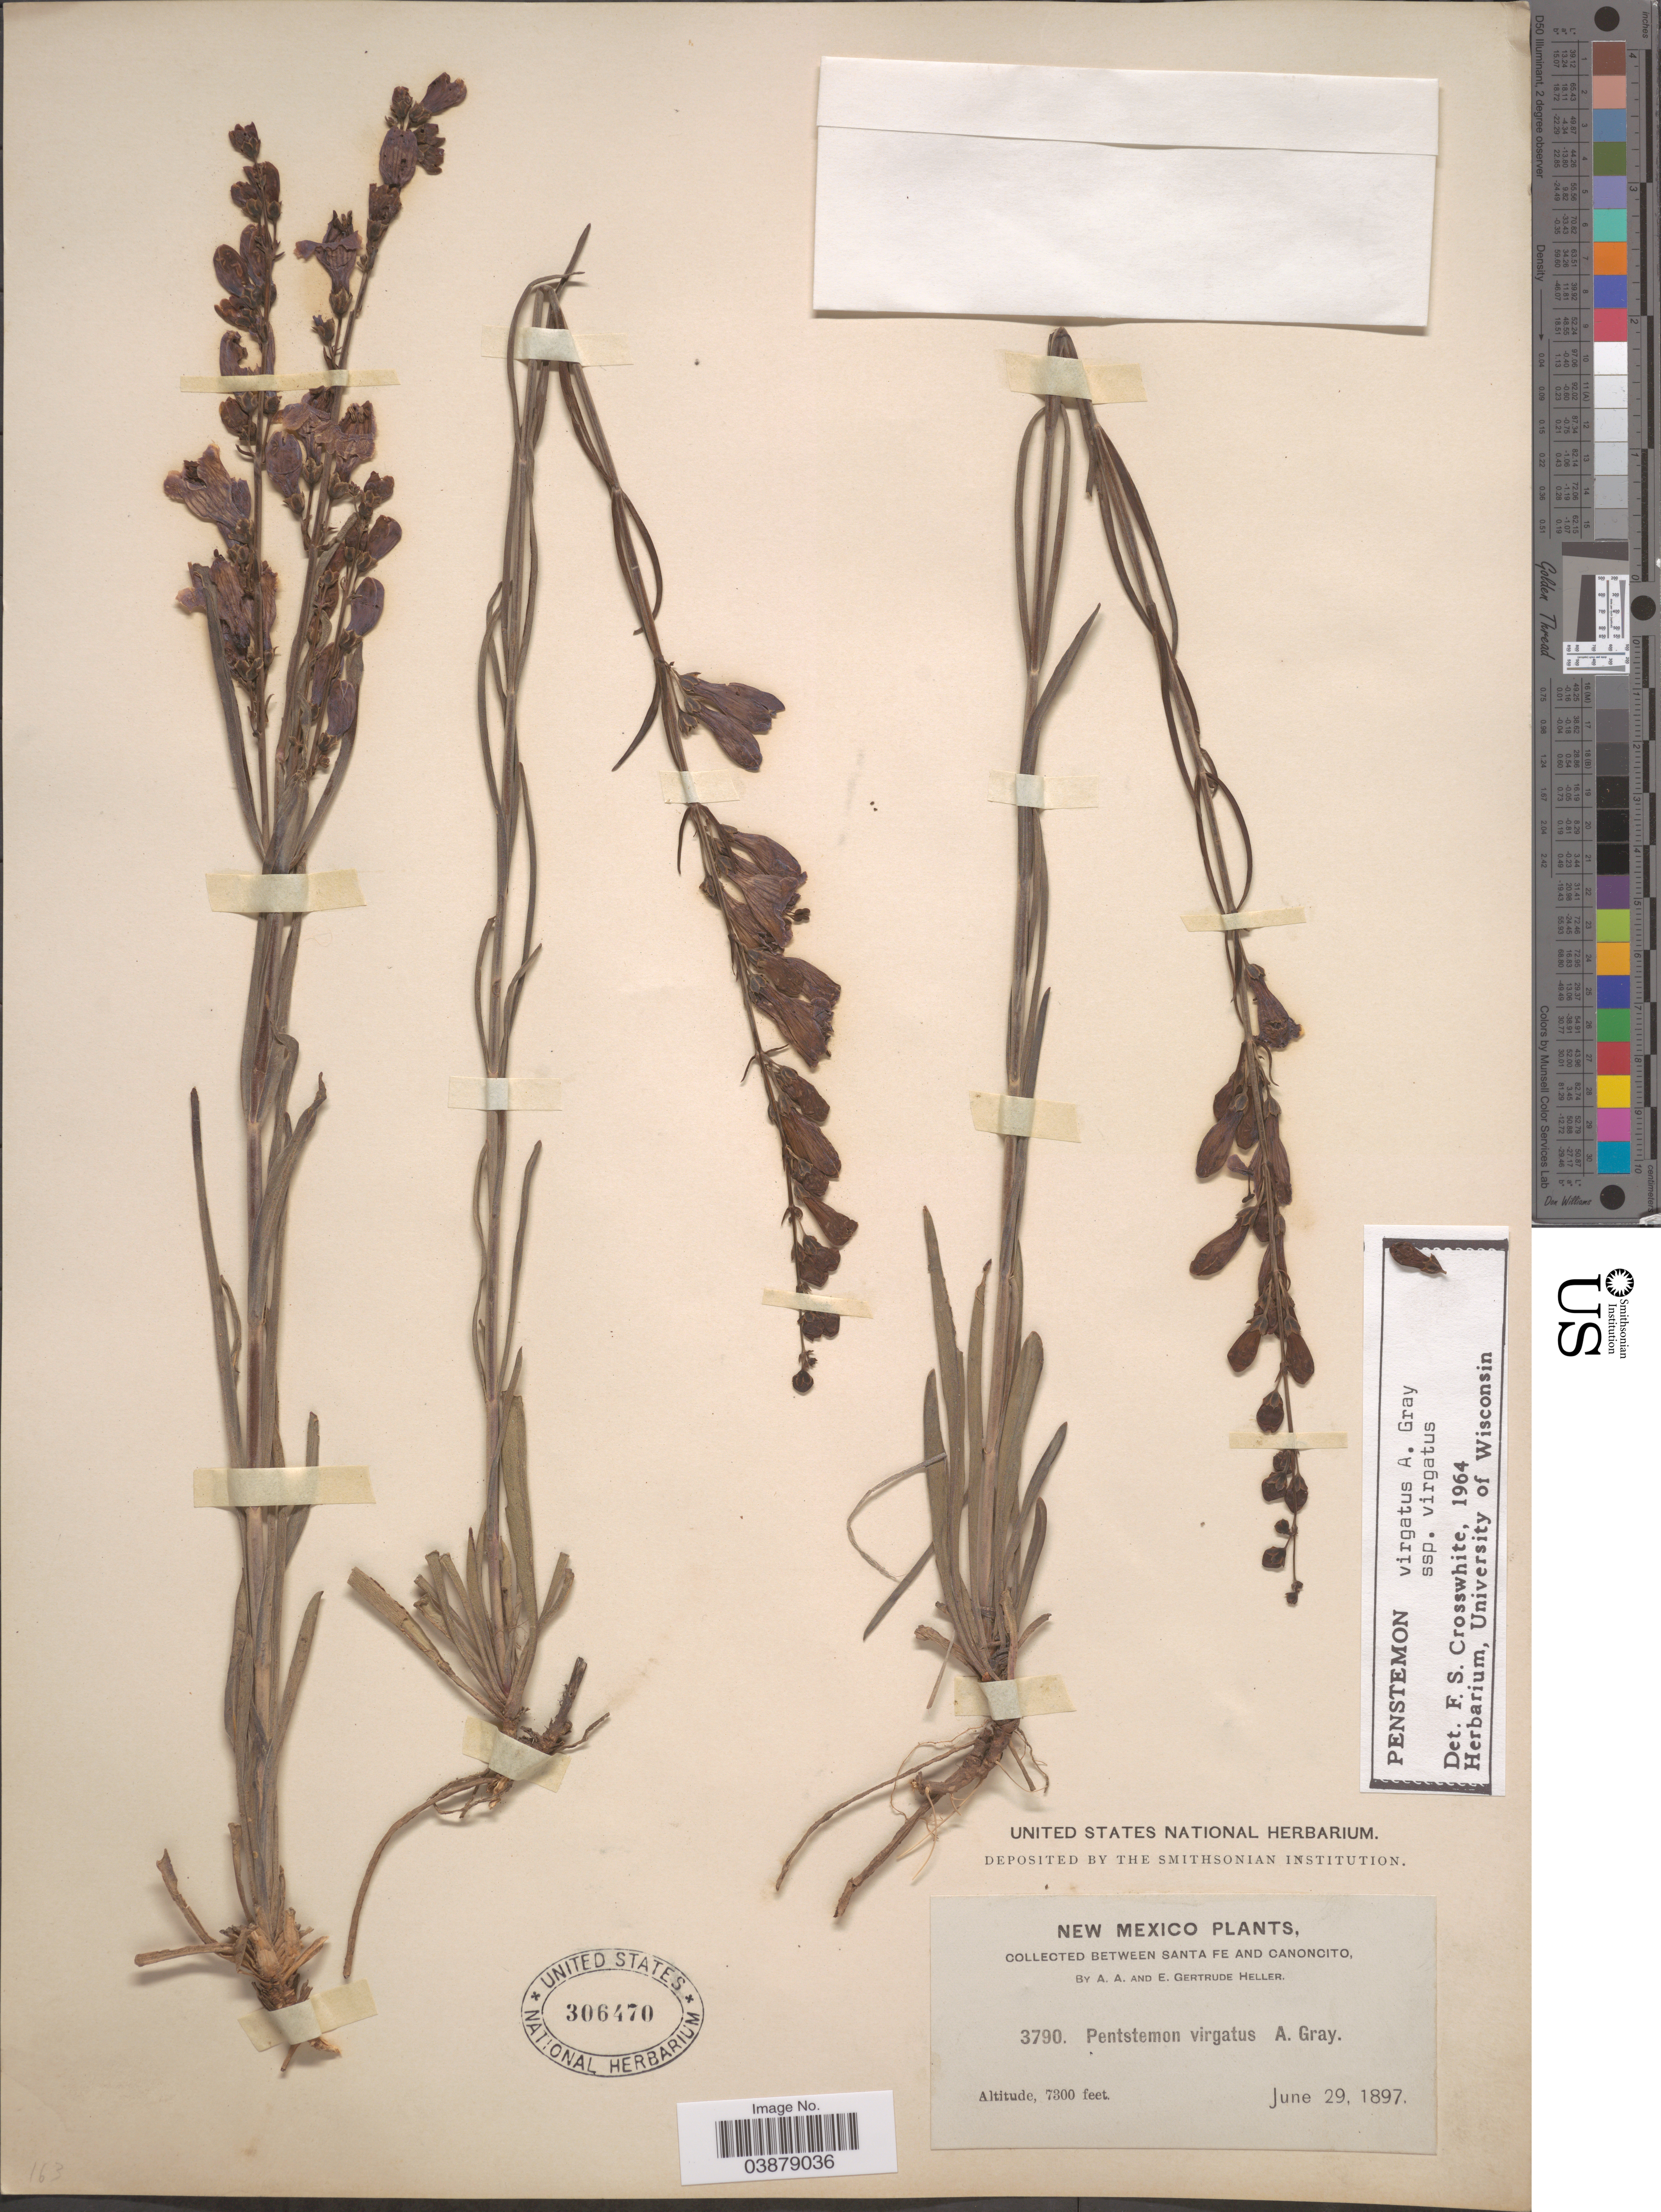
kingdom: Plantae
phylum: Tracheophyta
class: Magnoliopsida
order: Lamiales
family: Plantaginaceae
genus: Penstemon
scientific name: Penstemon virgatus subsp. virgatus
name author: A. Gray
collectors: A. A. Heller & E. G. Heller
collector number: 3790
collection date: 1897-06-29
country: United States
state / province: New Mexico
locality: Between Santa Fe and Canoncito.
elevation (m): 2225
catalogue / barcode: US 306470